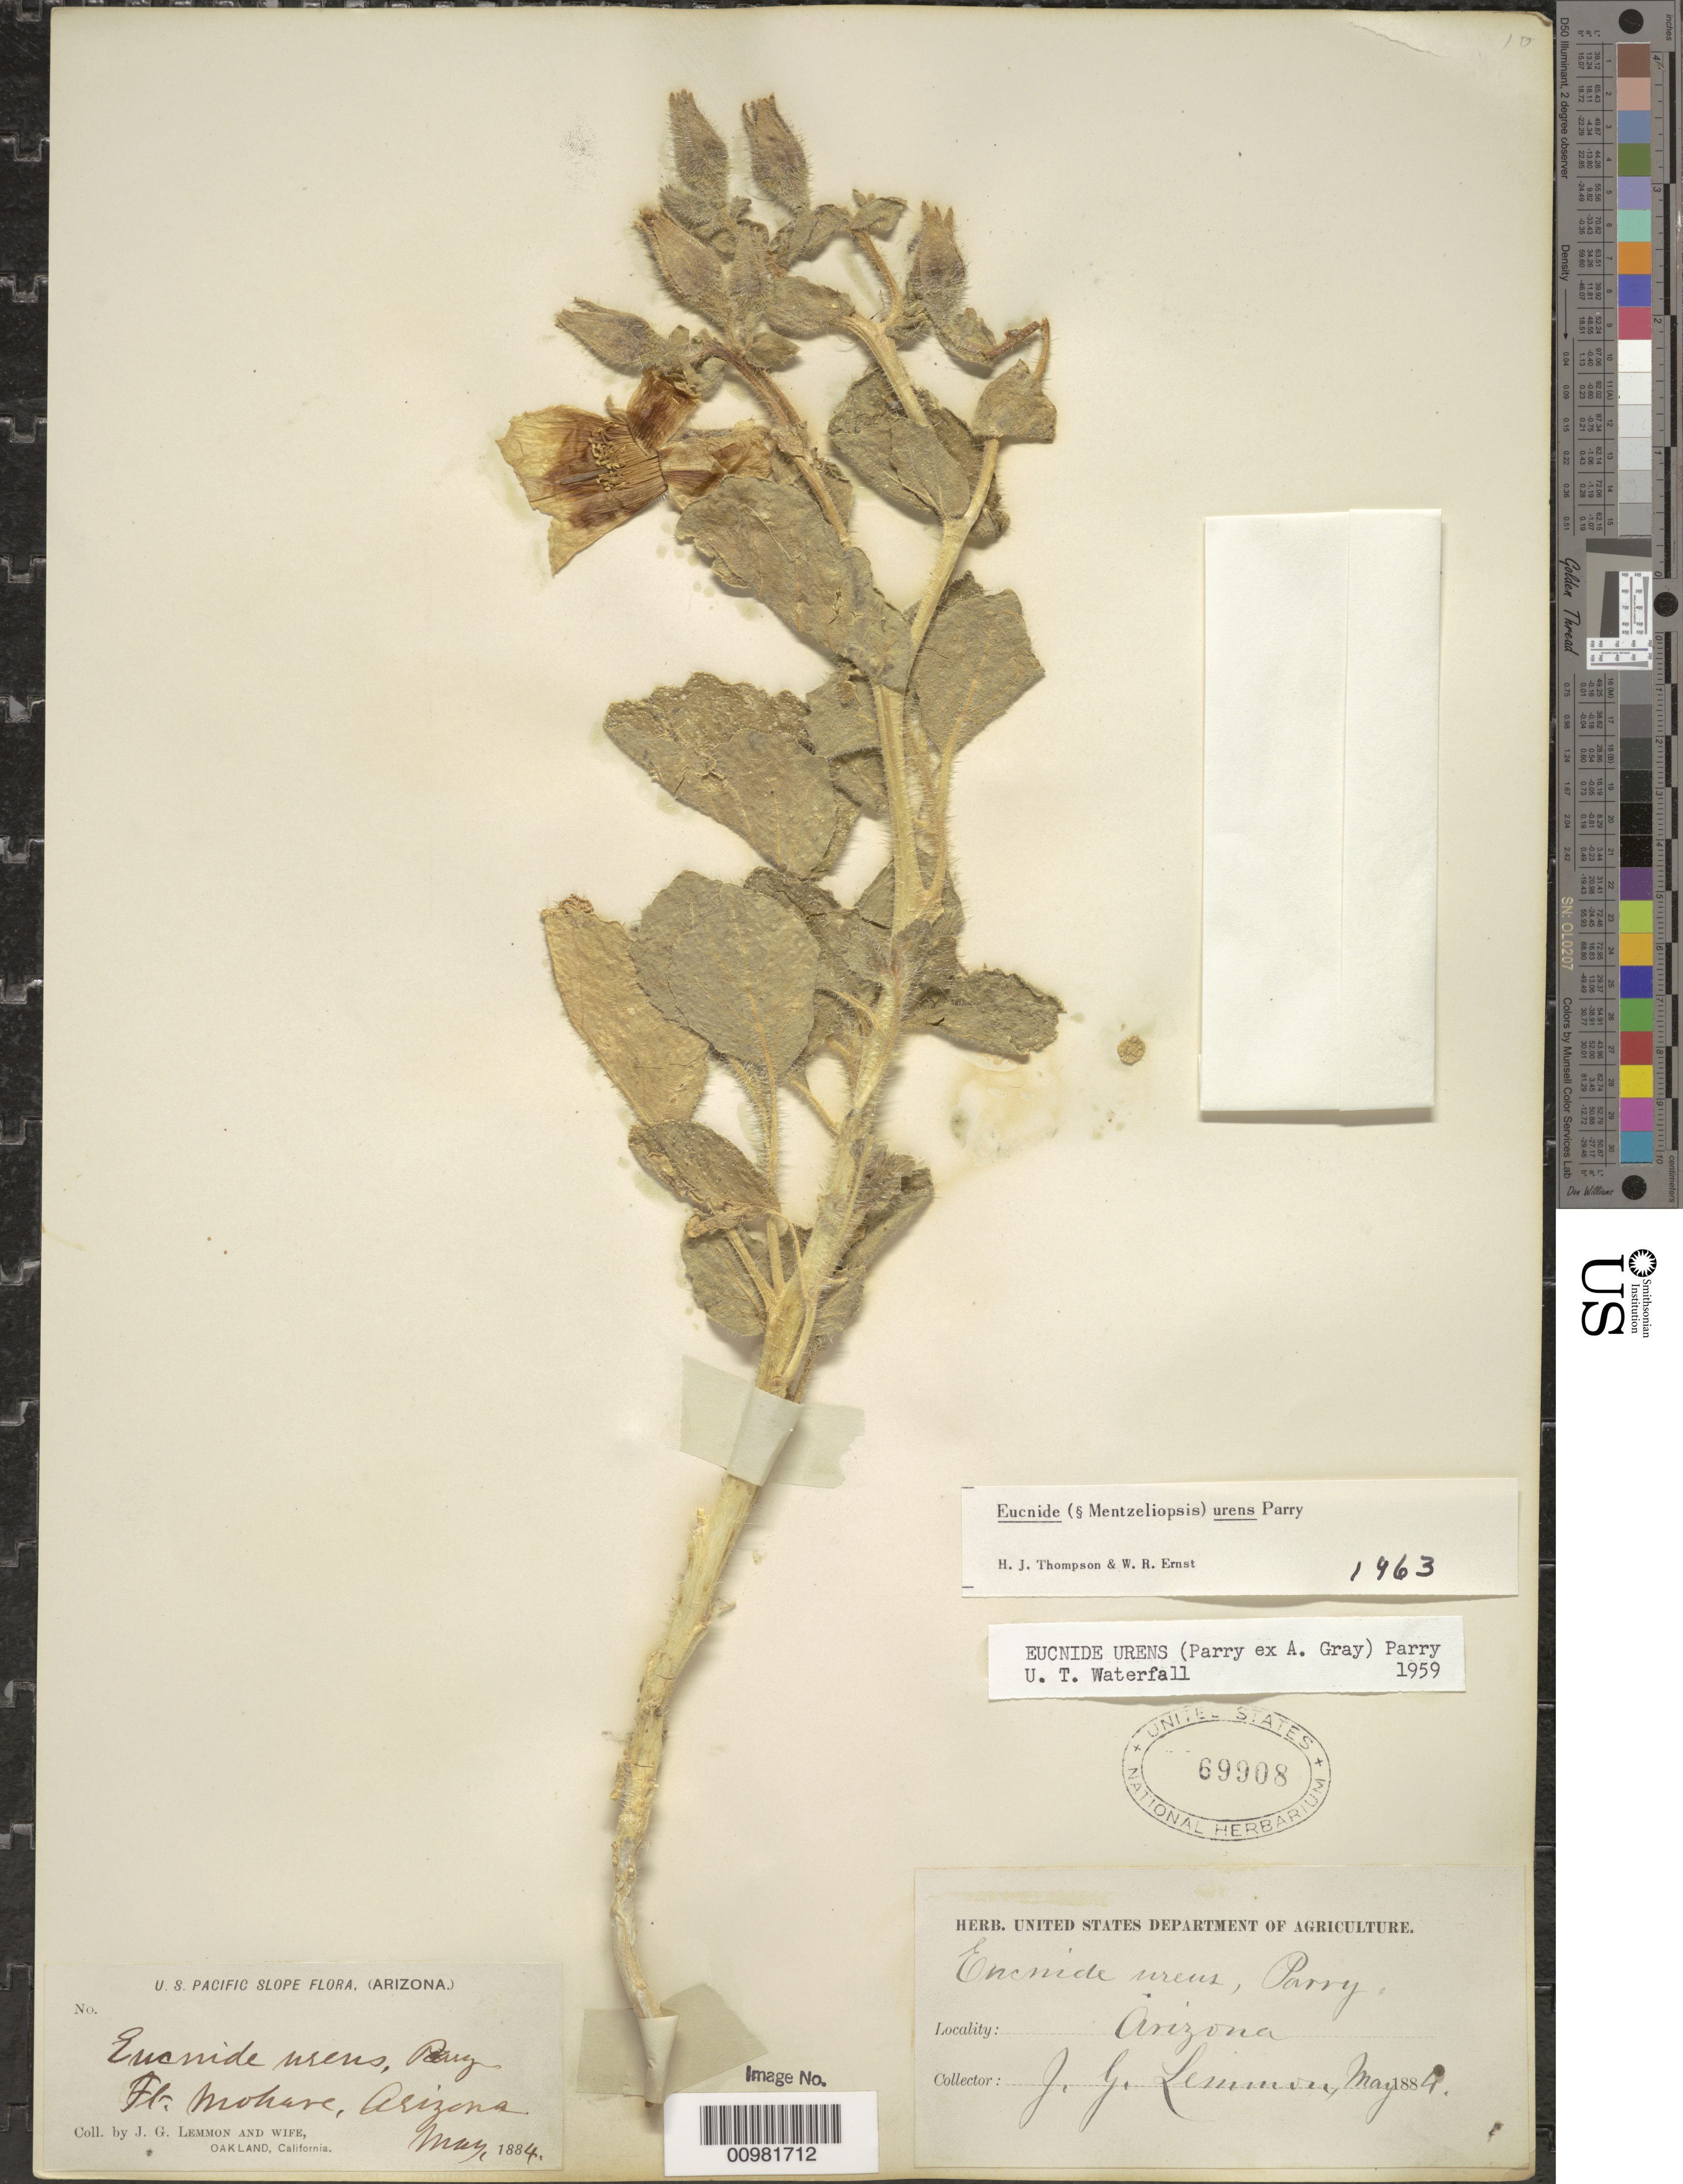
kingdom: Plantae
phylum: Tracheophyta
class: Magnoliopsida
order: Cornales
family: Loasaceae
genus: Eucnide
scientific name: Eucnide urens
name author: (Parry ex A. Gray) Parry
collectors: J. G. Lemmon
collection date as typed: May 1884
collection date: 1884-05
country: United States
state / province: Arizona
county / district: Mohave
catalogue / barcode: US 69908